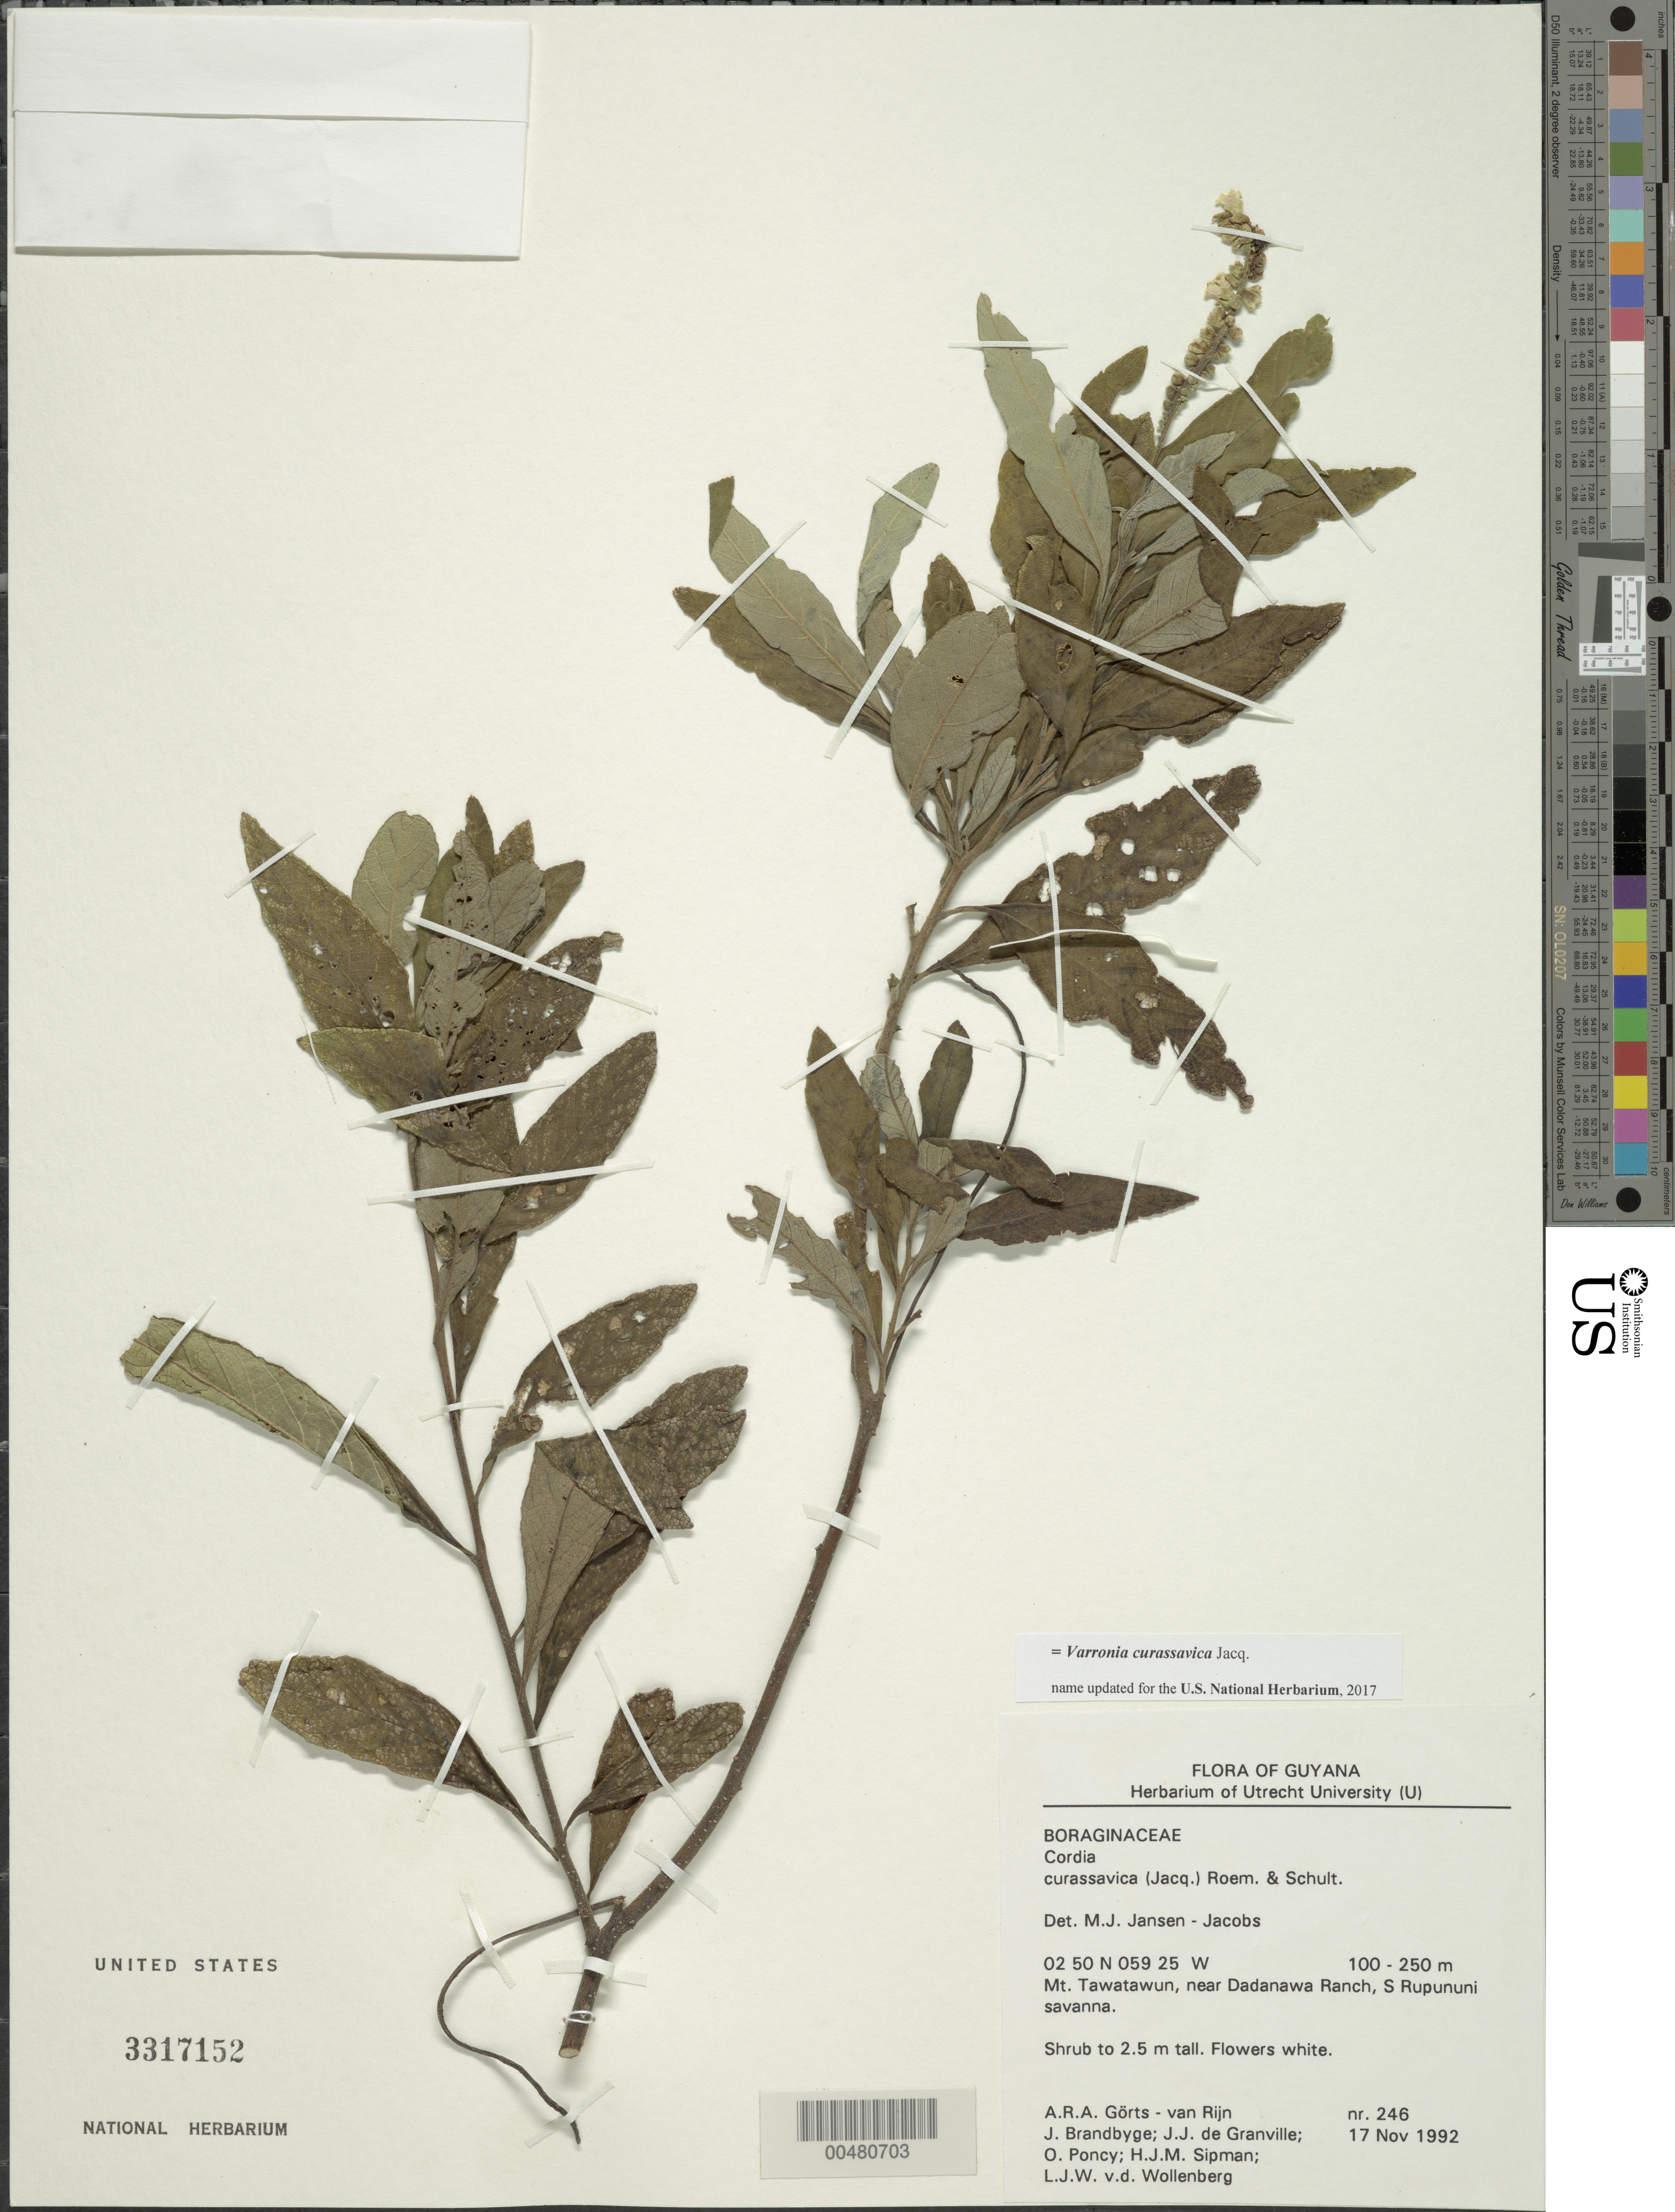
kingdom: Plantae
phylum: Tracheophyta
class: Magnoliopsida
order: Boraginales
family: Cordiaceae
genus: Varronia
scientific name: Varronia curassavica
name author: Jacq.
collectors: A. .R. A. Görts-van Rijn, J. Brandbyge, J.-J. de Granville, O. Poncy & et al.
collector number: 246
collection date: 1992-11-17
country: Guyana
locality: Mt. Tawatawun, near Dadanawa Ranch, S Rupununi savanna.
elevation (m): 100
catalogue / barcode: US 3317152